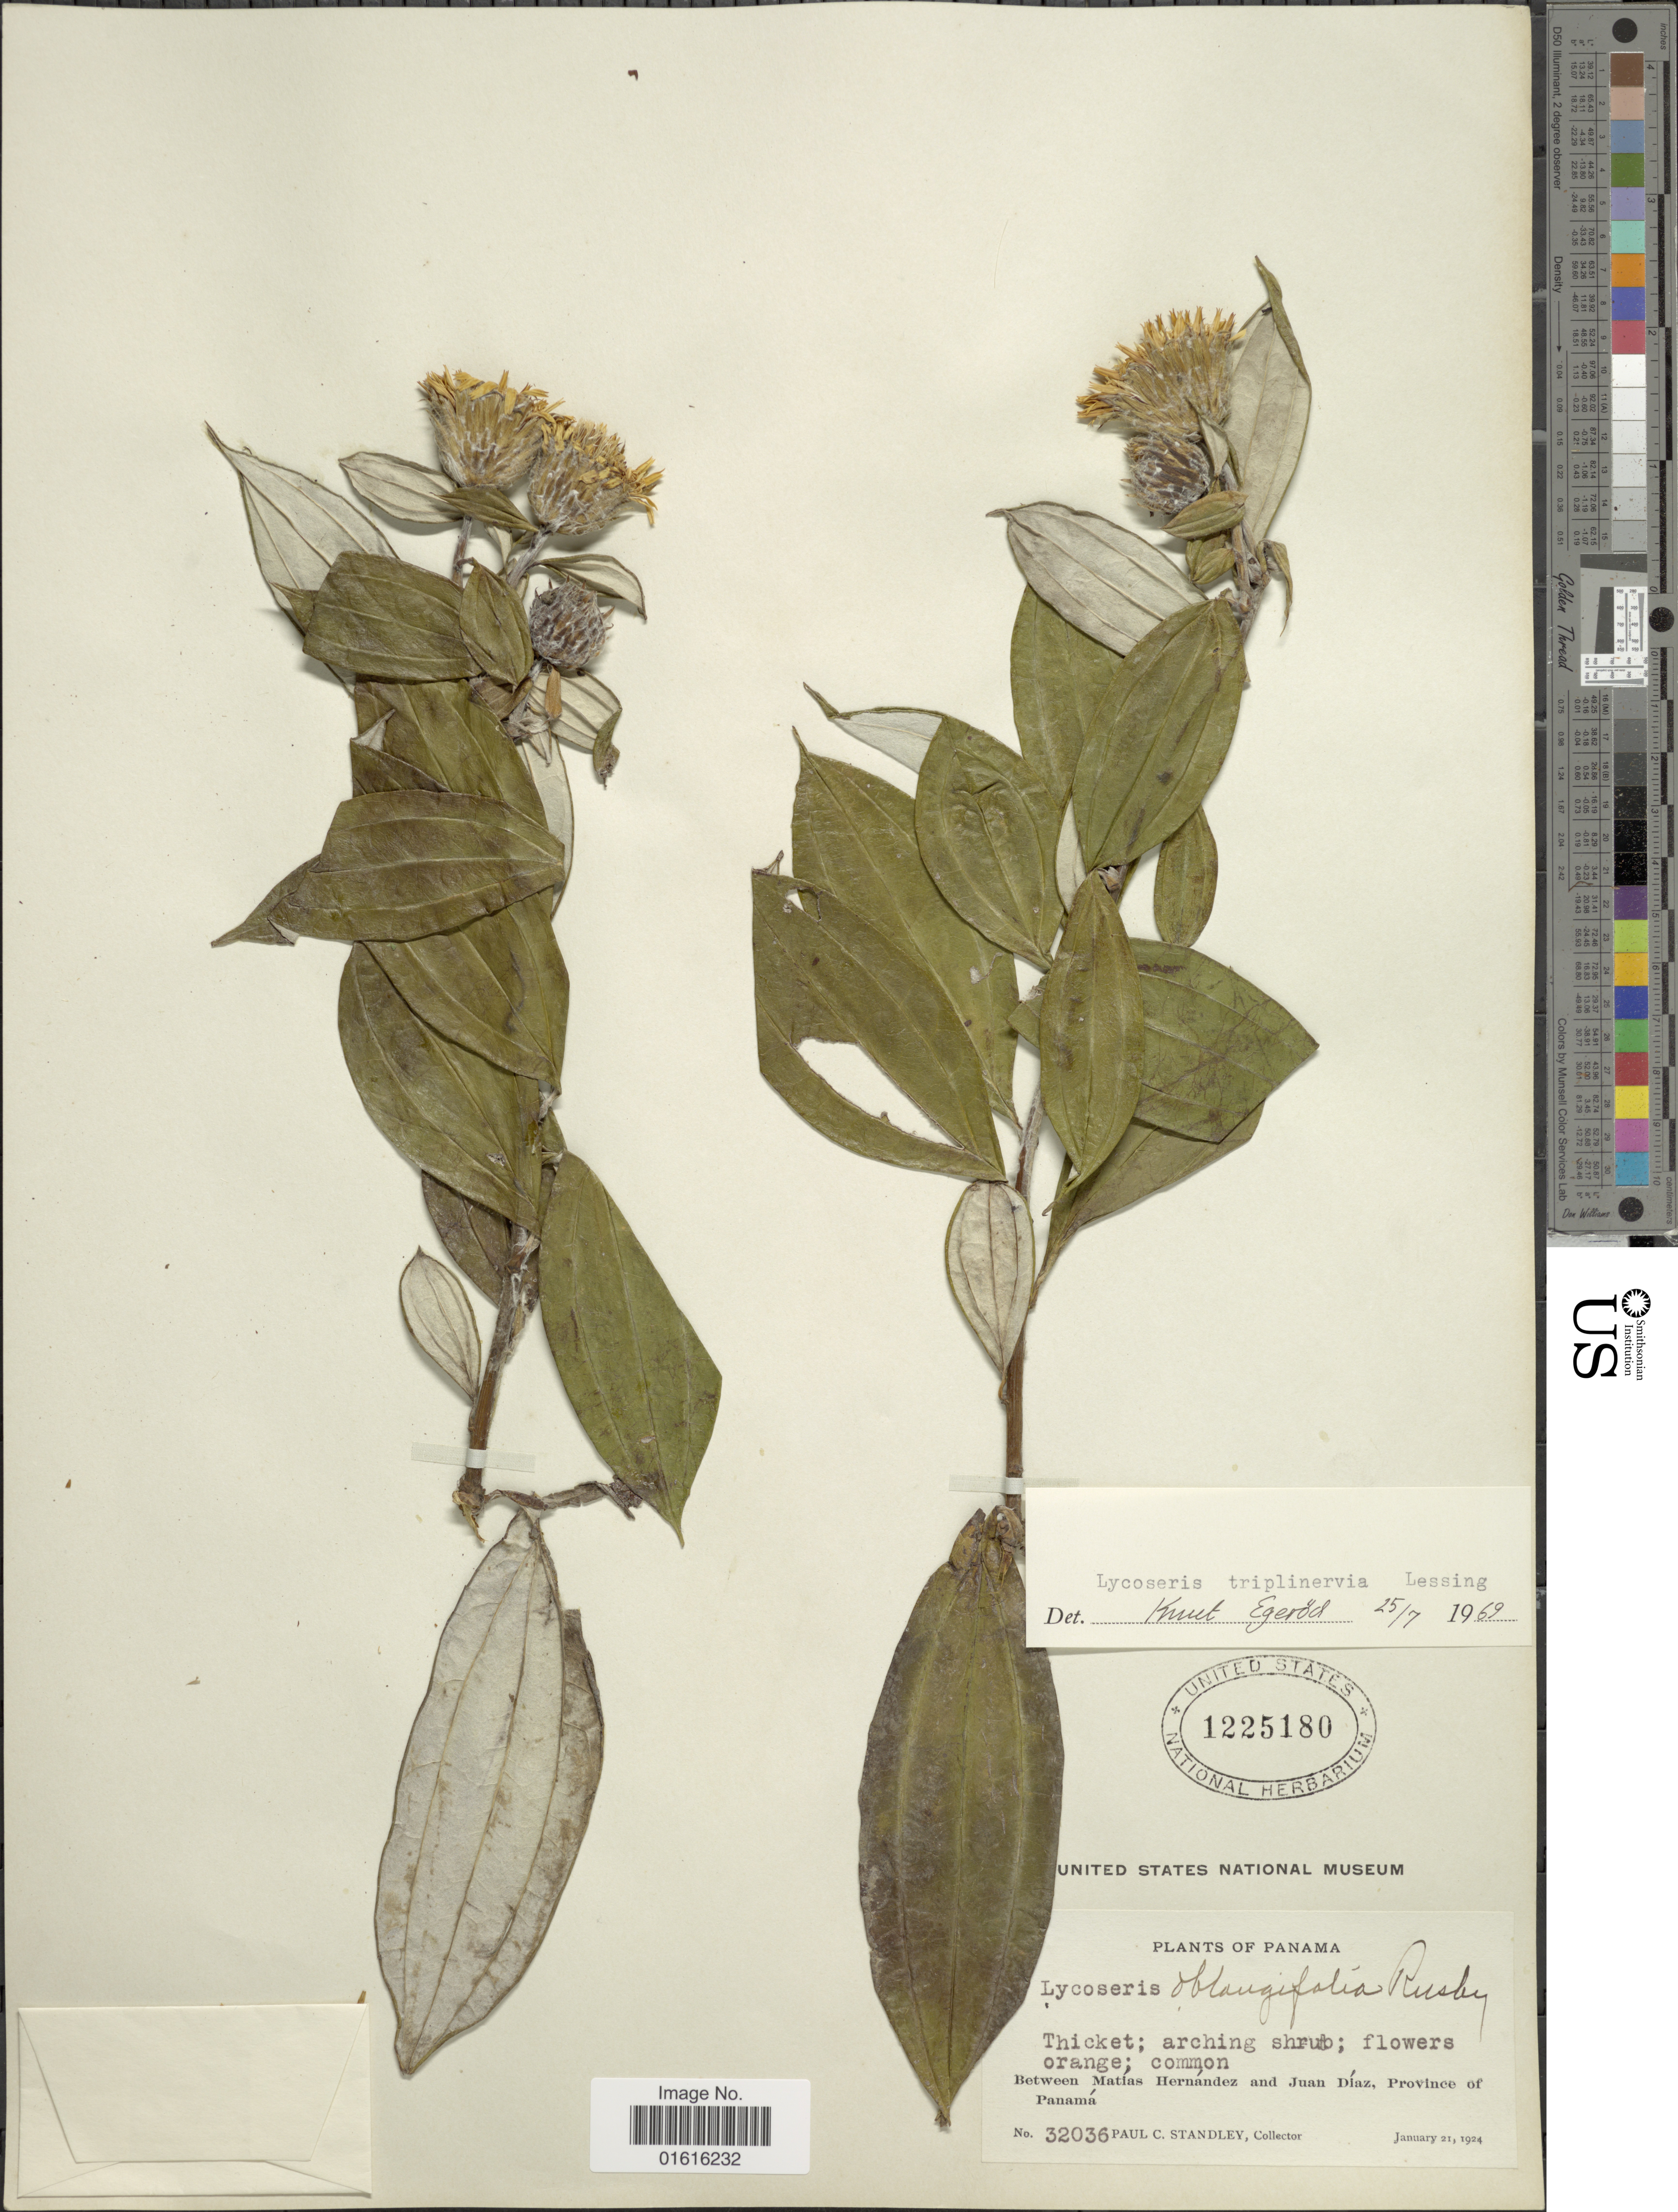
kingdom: Plantae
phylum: Tracheophyta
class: Magnoliopsida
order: Asterales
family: Asteraceae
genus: Lycoseris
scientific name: Lycoseris triplinervia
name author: Less.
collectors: P. C. Standley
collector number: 32036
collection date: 1924-01-21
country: Panama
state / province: Panamá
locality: Panama. Between Matias Hernández and Juan Díaz, Province of Panamá.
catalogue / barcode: US 1225180